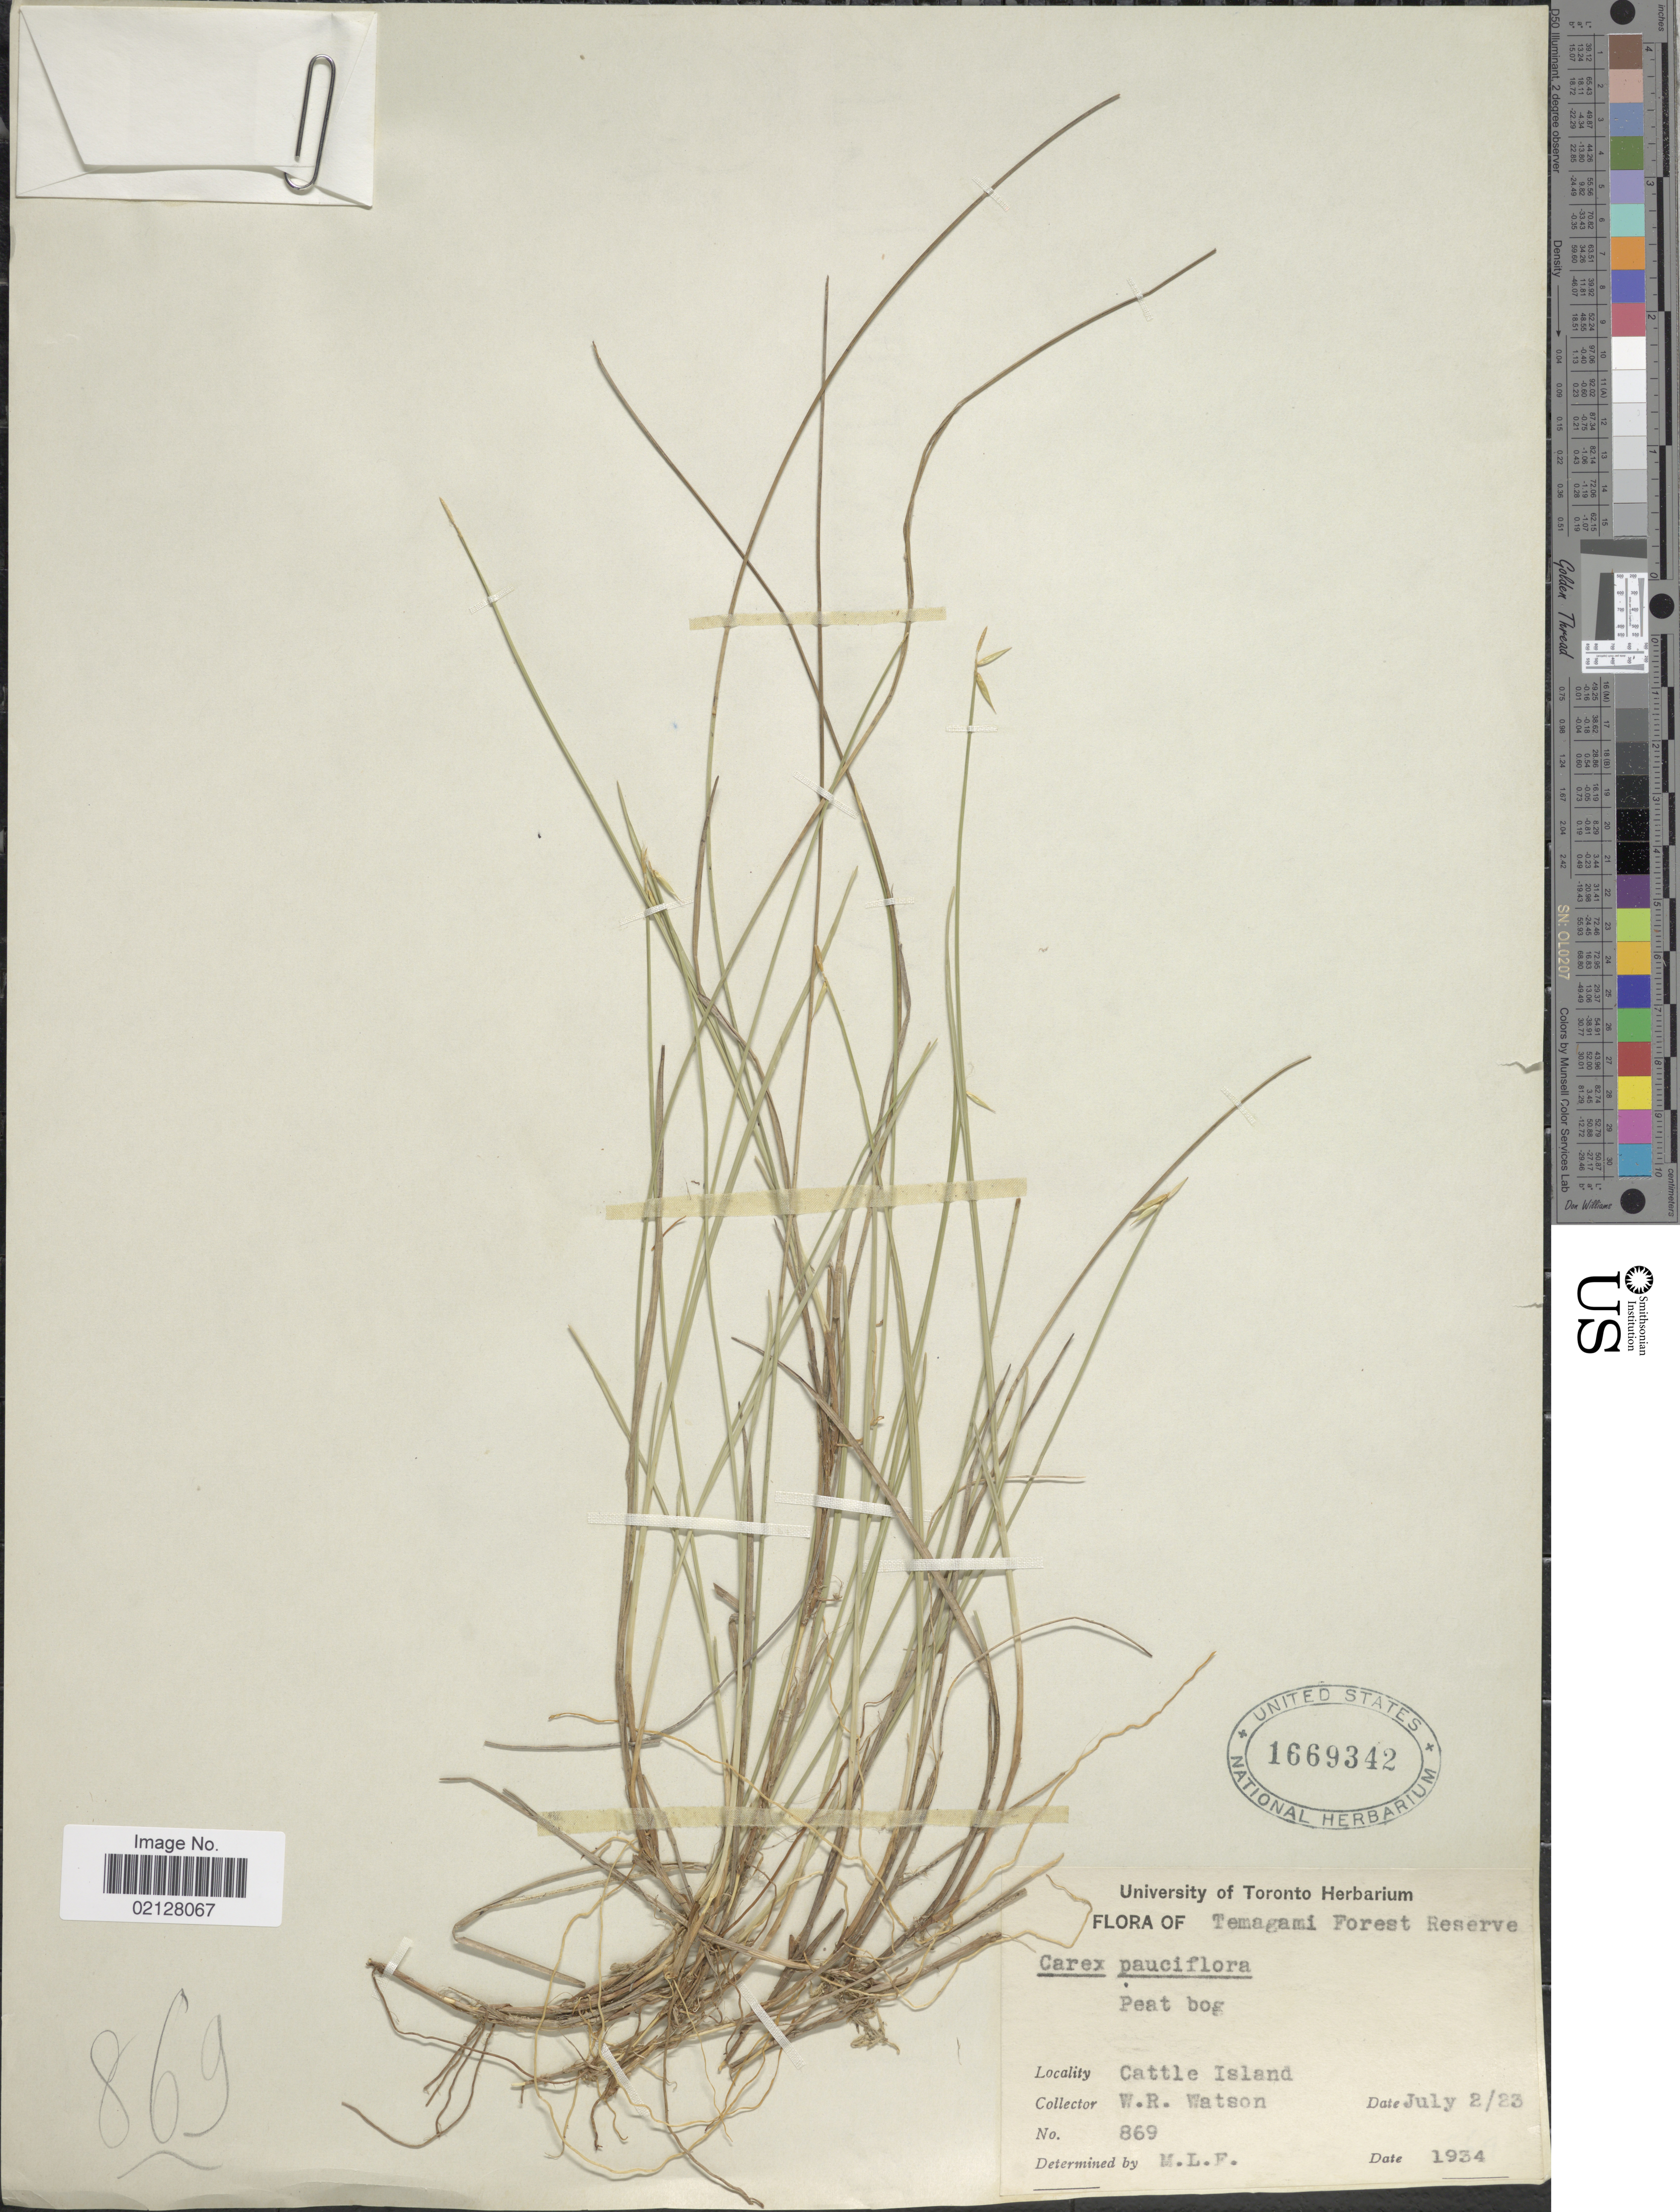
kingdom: Plantae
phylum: Tracheophyta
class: Liliopsida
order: Poales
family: Cyperaceae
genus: Carex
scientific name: Carex pauciflora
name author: Lightf.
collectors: W. R. Watson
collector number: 869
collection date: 1923-07-02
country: Canada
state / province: Ontario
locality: Temagami Forest Reserve. Cattle Island.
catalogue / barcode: US 1669342